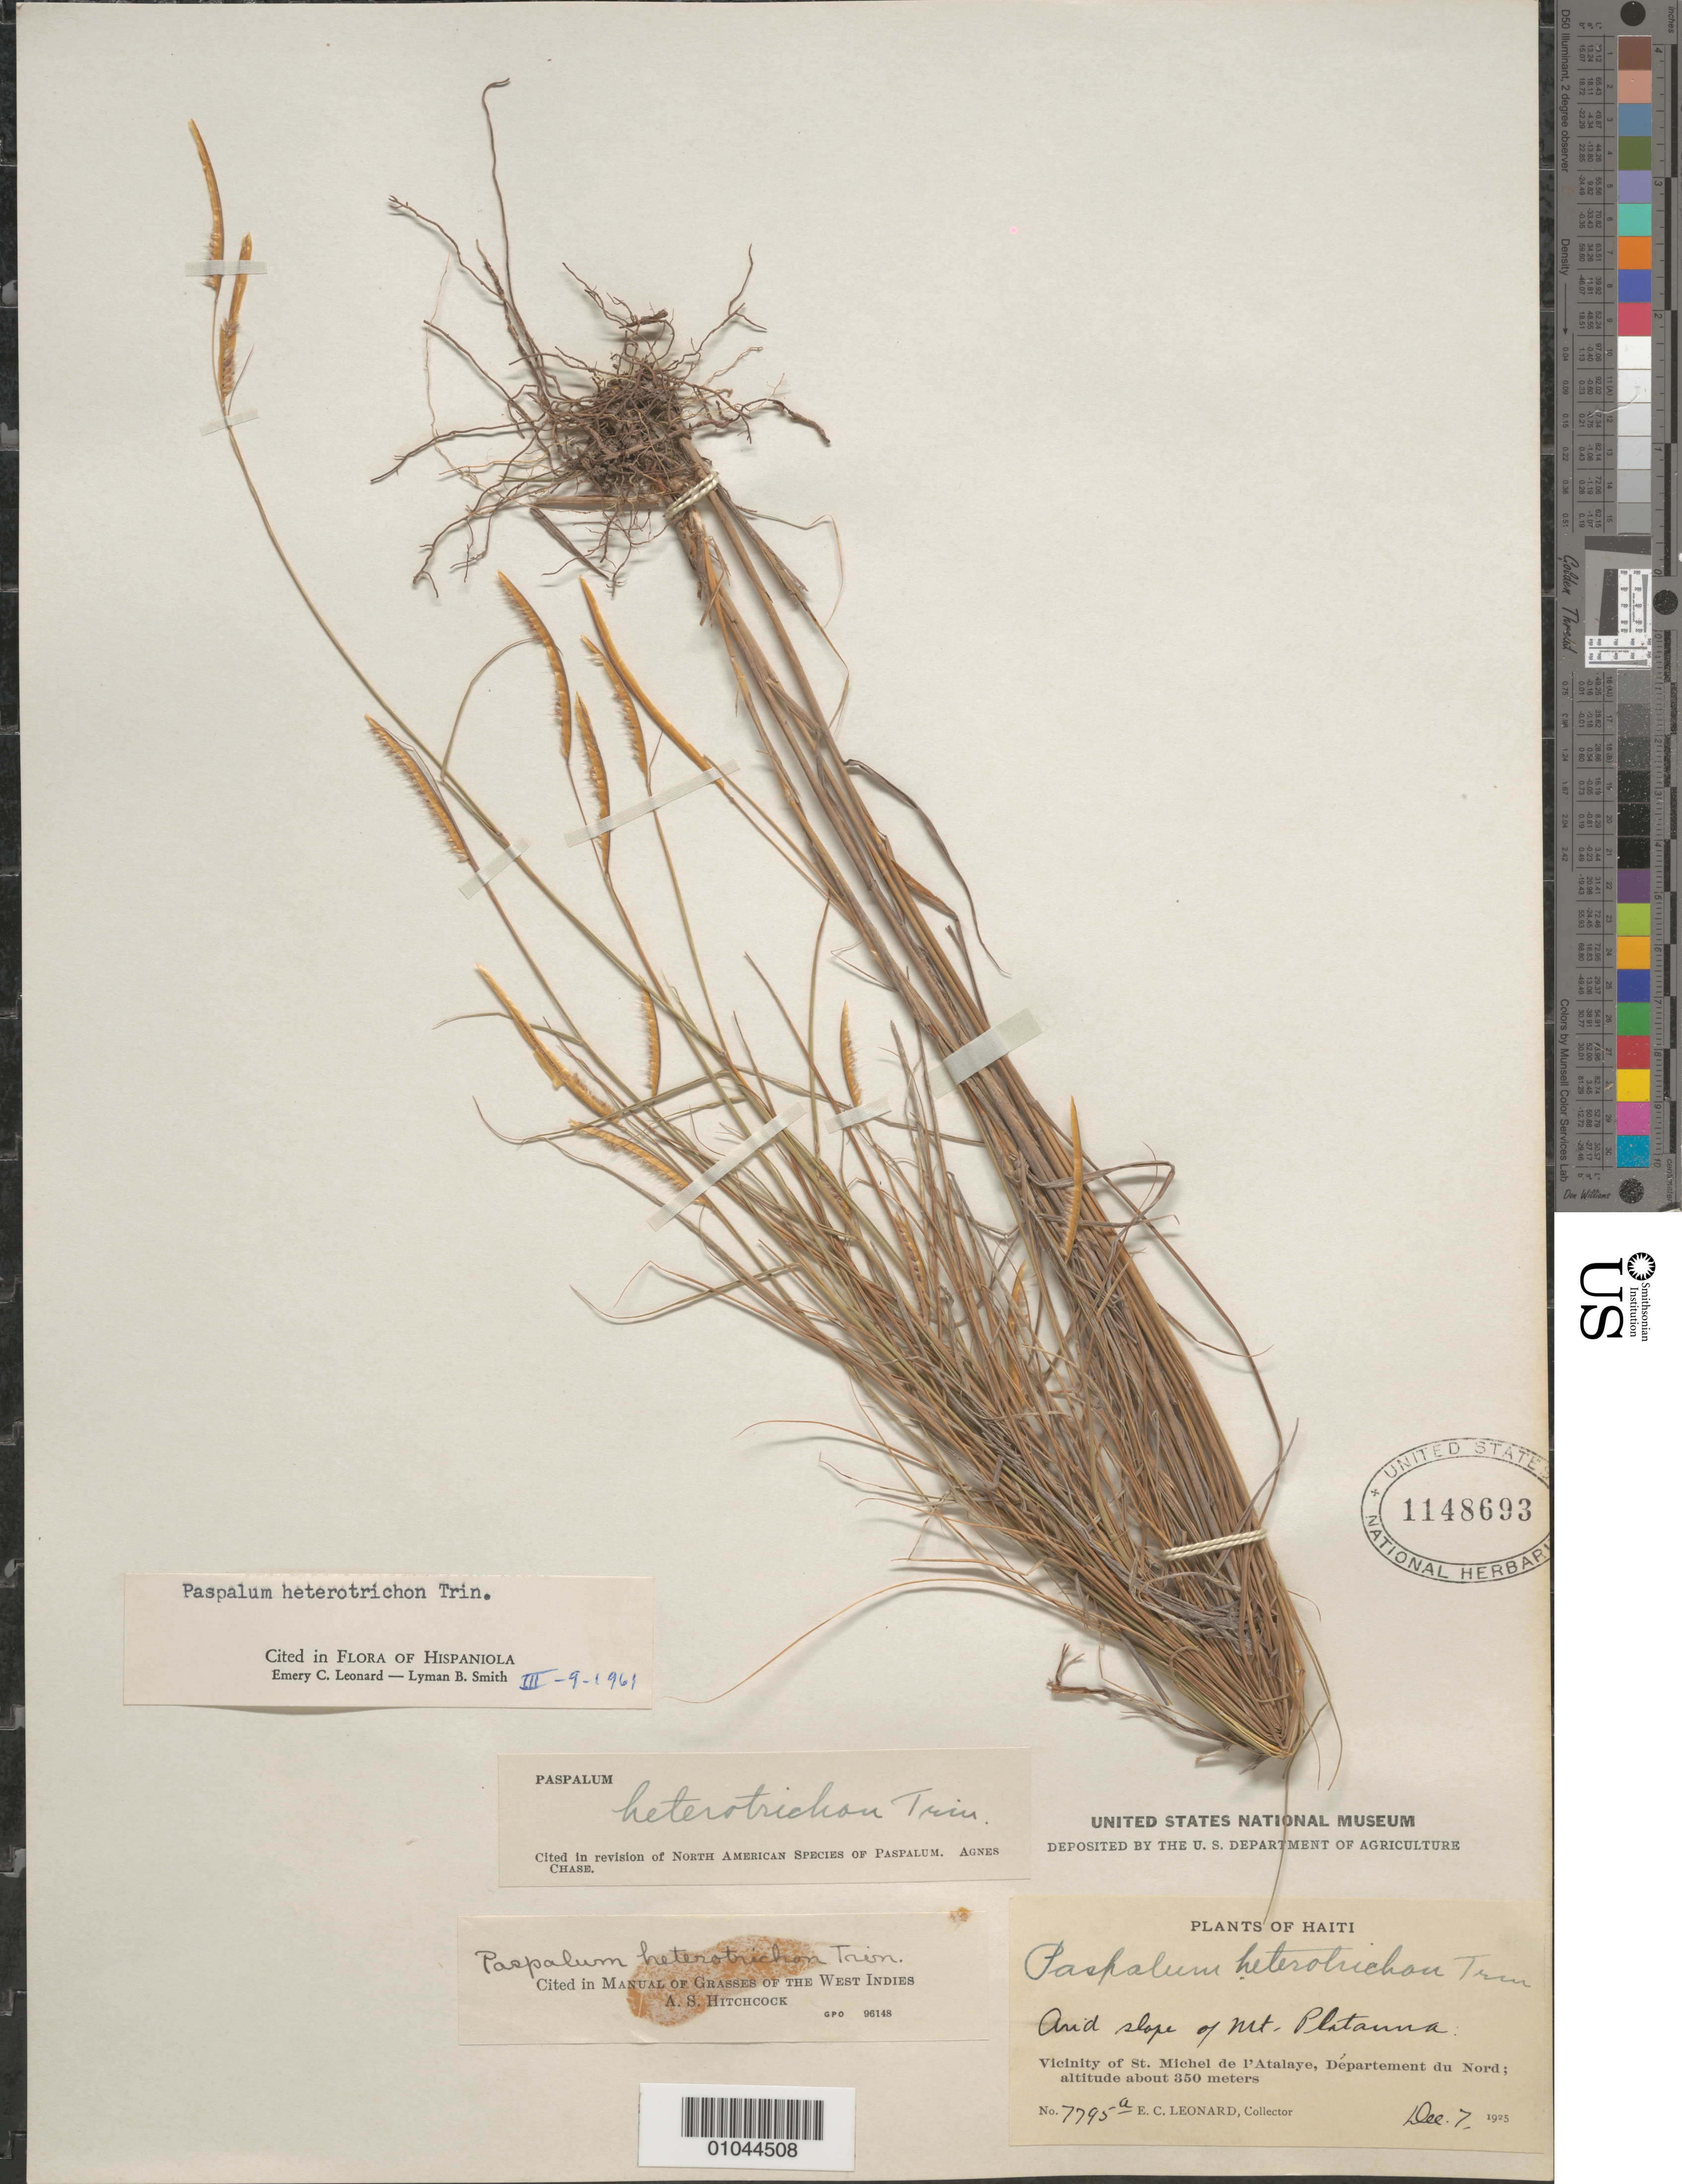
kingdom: Plantae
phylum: Tracheophyta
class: Liliopsida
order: Poales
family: Poaceae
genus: Paspalum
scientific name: Paspalum heterotrichum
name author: Trin.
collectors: E. C. Leonard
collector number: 7795a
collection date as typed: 07 Dec 1925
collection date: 1925-12-07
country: Haiti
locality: Vicinity of St. Michel de l'Atalaye, Departement du Nord, Mt. Platanna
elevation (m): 350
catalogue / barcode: US 1148693